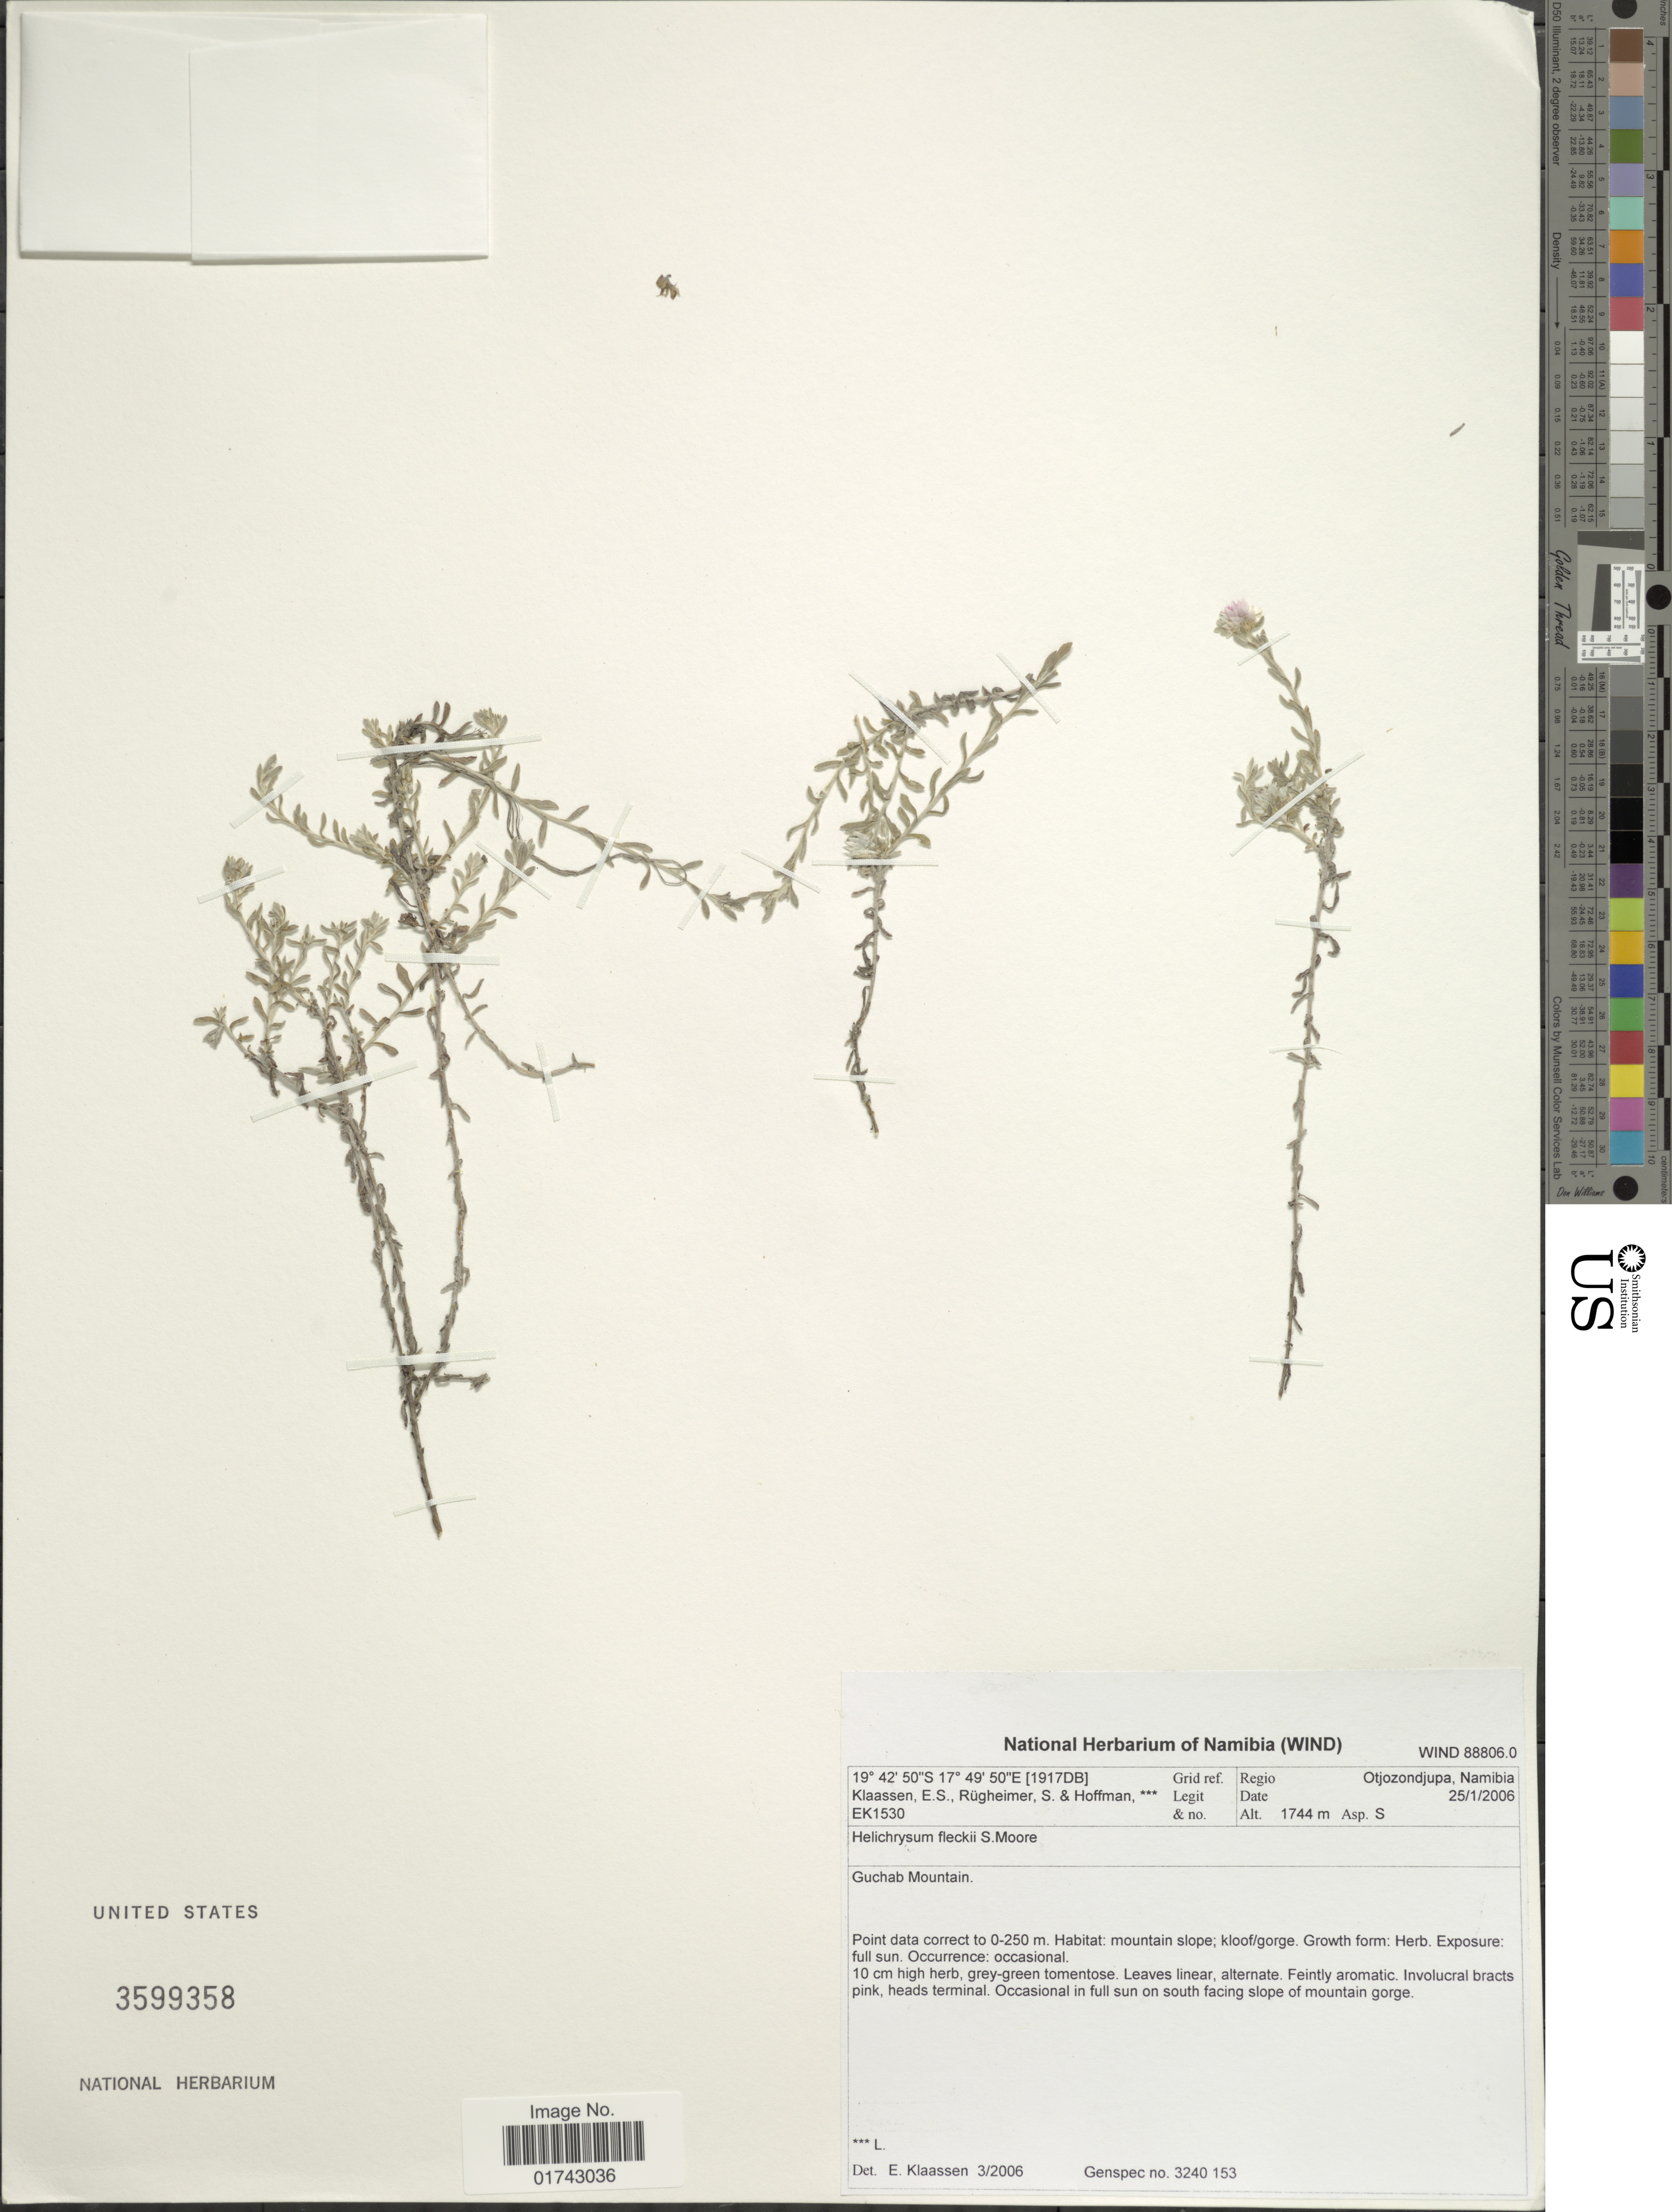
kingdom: Plantae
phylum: Tracheophyta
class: Magnoliopsida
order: Asterales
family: Asteraceae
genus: Helichrysum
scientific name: Helichrysum fleckii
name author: S. Moore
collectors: E. S. Klaassen, S. Rugheimer & -- Hoffman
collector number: EK1530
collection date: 2006-02-25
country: Namibia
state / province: Otjozondjupa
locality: Regio Otjozondjupa, Namibia, Grid ref. [1917DB], Guchab Mountain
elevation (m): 1744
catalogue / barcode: US 3599358